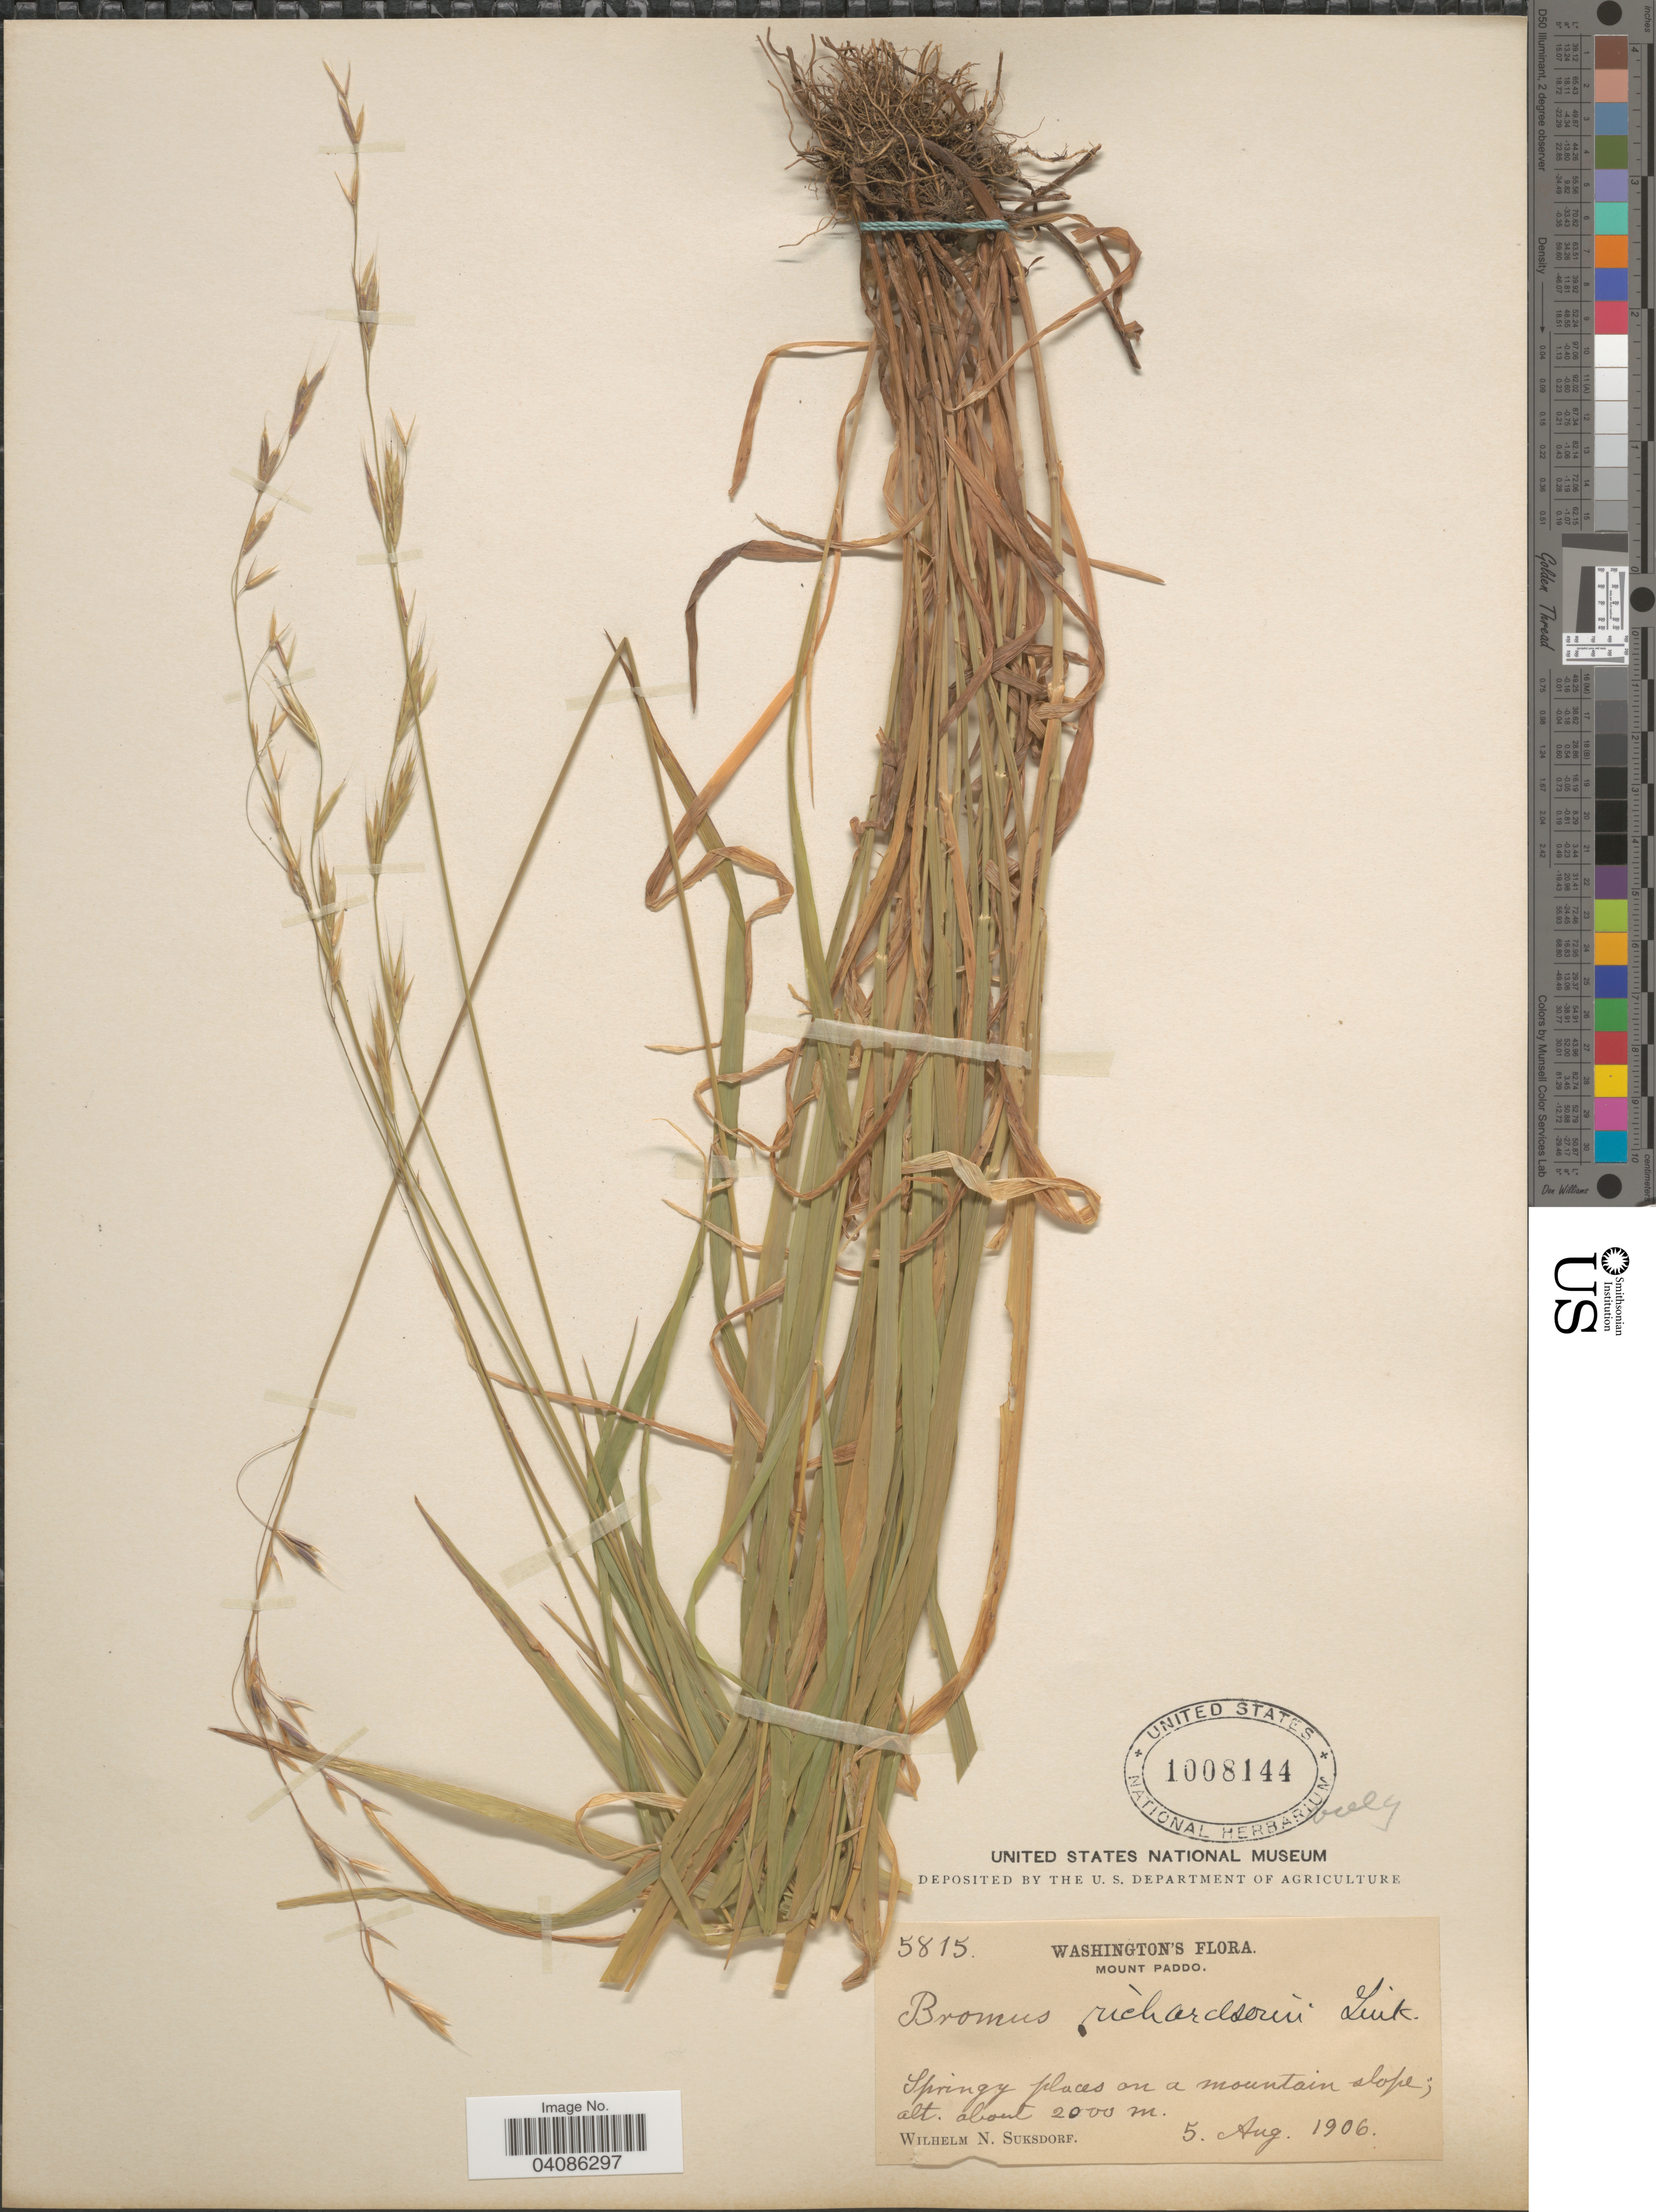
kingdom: Plantae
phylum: Tracheophyta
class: Liliopsida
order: Poales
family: Poaceae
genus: Bromus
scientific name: Bromus vulgaris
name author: (Hook.) Shear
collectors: W. N. Suksdorf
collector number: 5815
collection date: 1906-08-05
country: United States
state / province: Washington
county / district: Skamania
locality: Mount Paddo. Springy places on a mountain slope.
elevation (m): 2000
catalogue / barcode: US 1008144